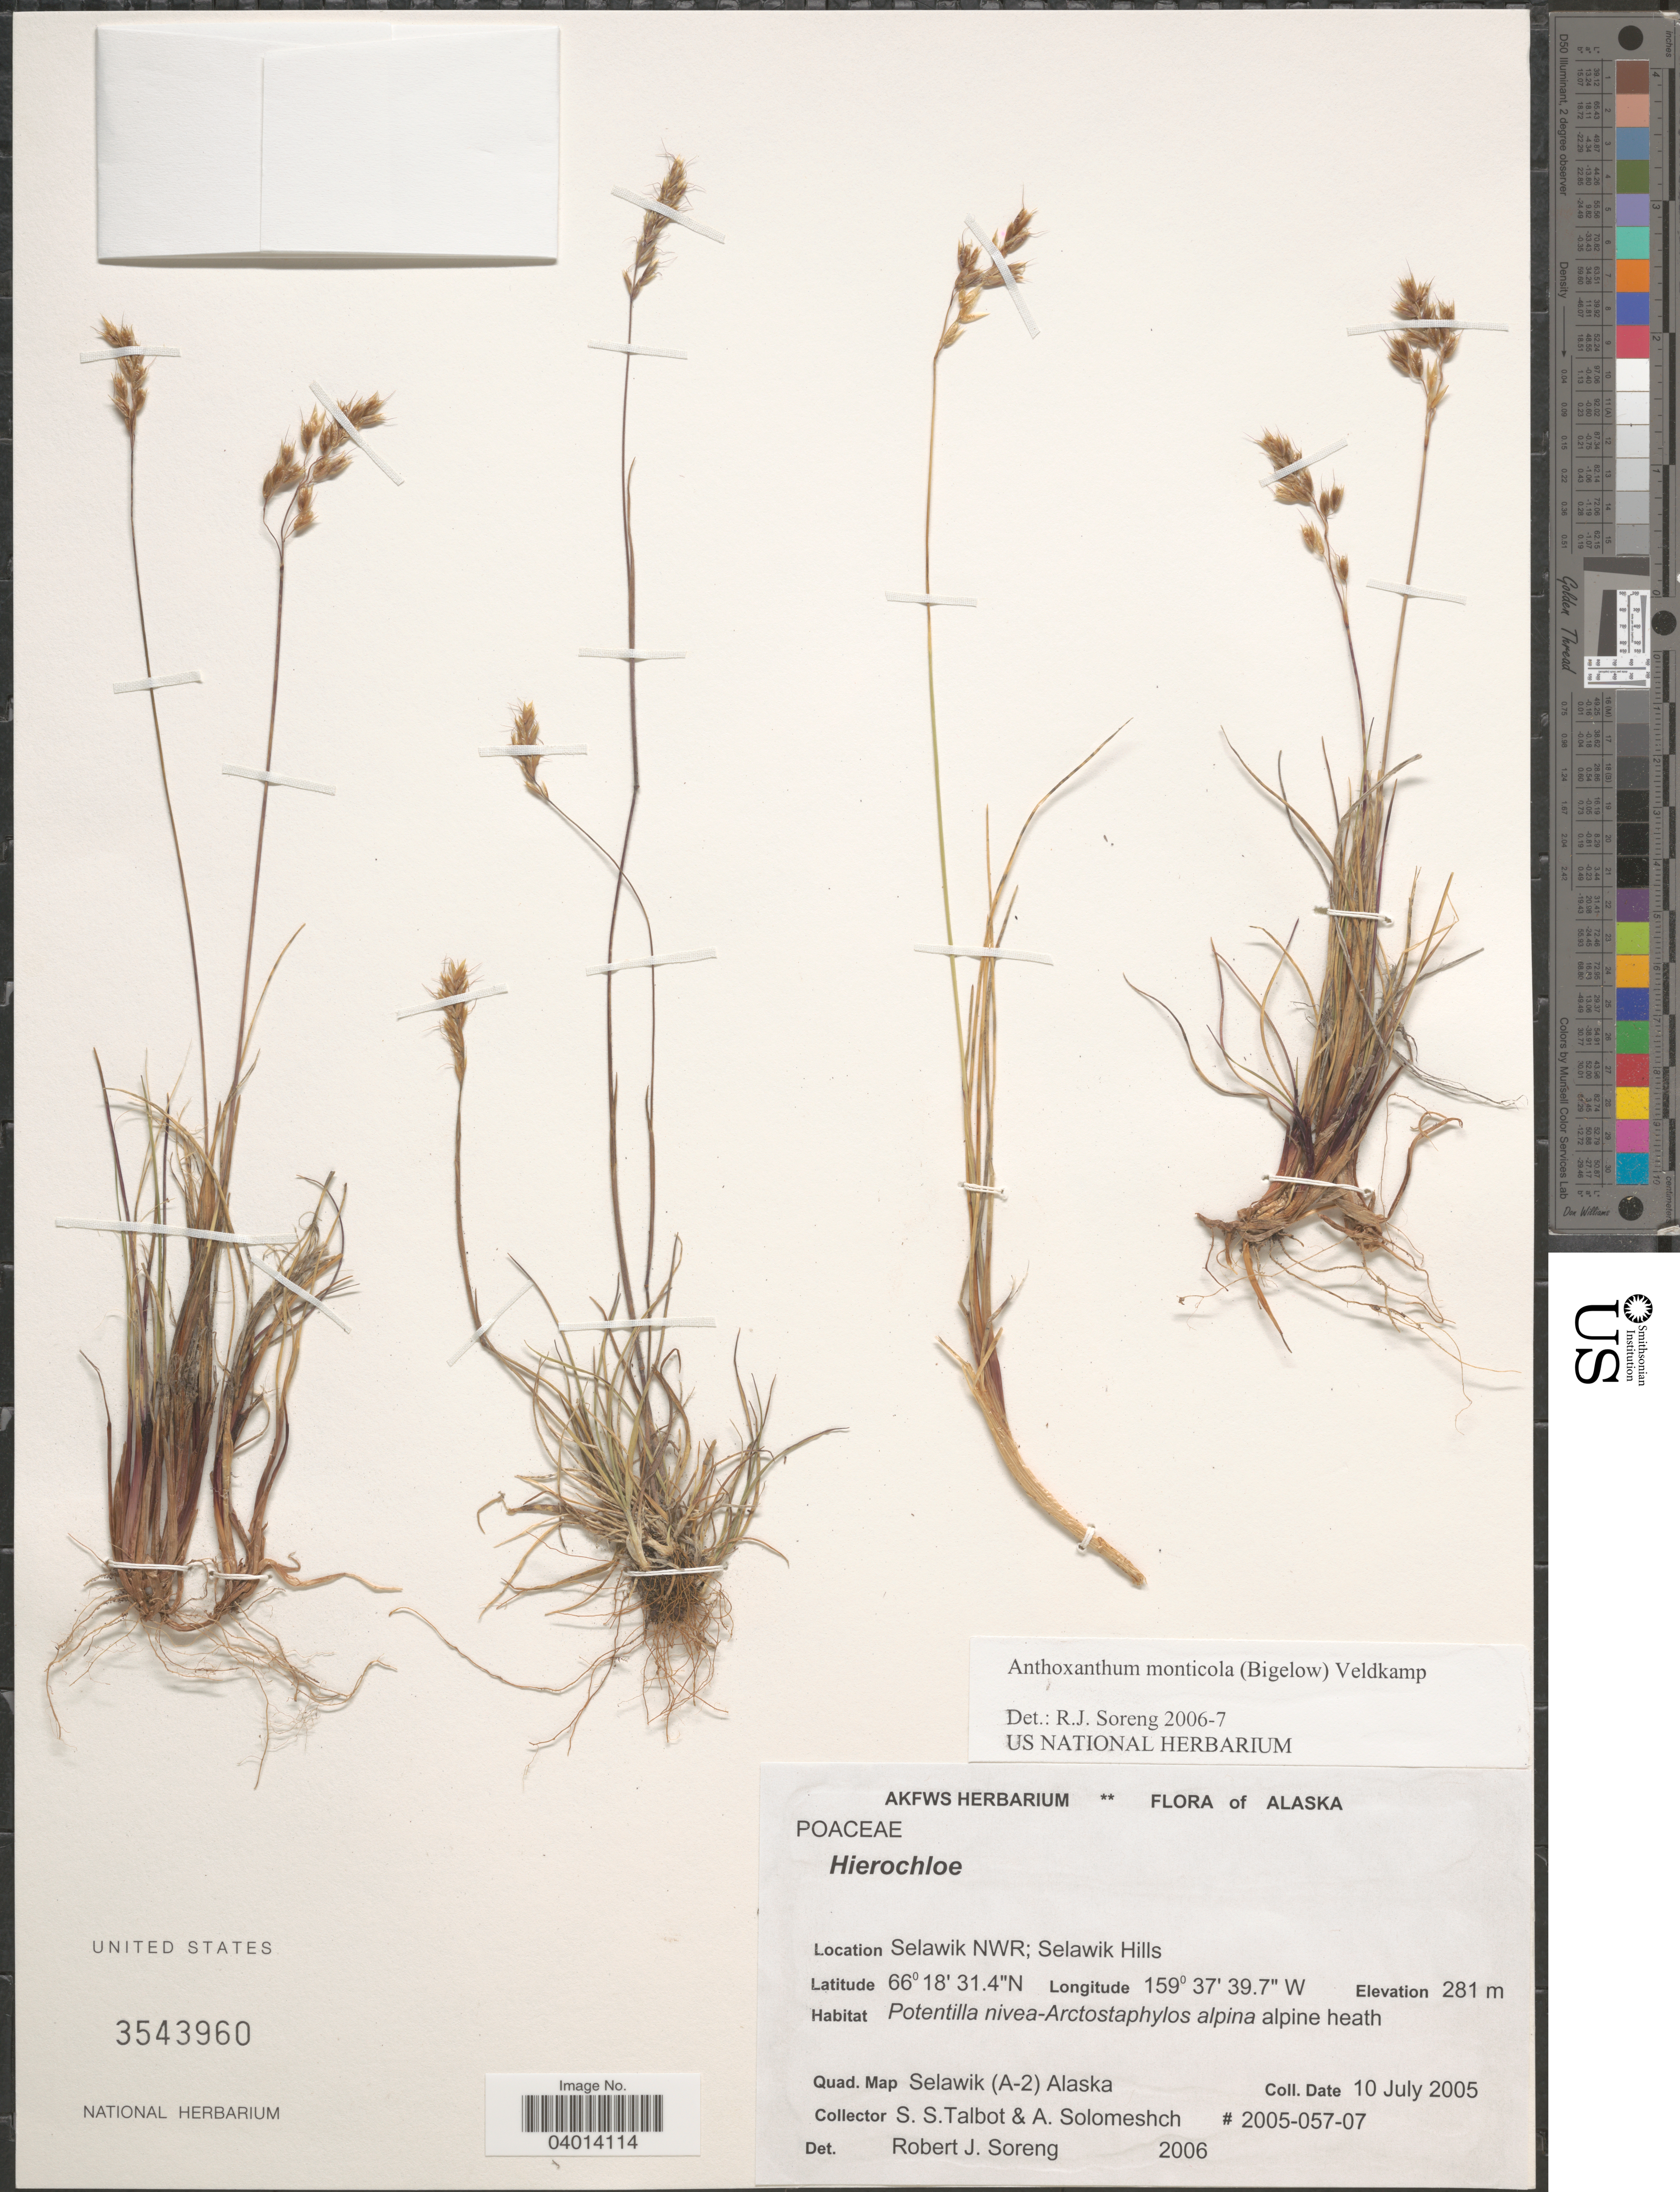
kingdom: Plantae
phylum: Tracheophyta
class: Liliopsida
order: Poales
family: Poaceae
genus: Anthoxanthum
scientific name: Anthoxanthum monticola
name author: (Bigelow) Veldkamp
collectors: S. S. Talbot & A. Solomeshch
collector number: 2005-057-07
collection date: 2005-07-10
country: United States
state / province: Alaska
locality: Selawik NWR; Selawik Hills. Quad. Map Selawik (A-2) Alaska.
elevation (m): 281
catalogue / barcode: US 3543960